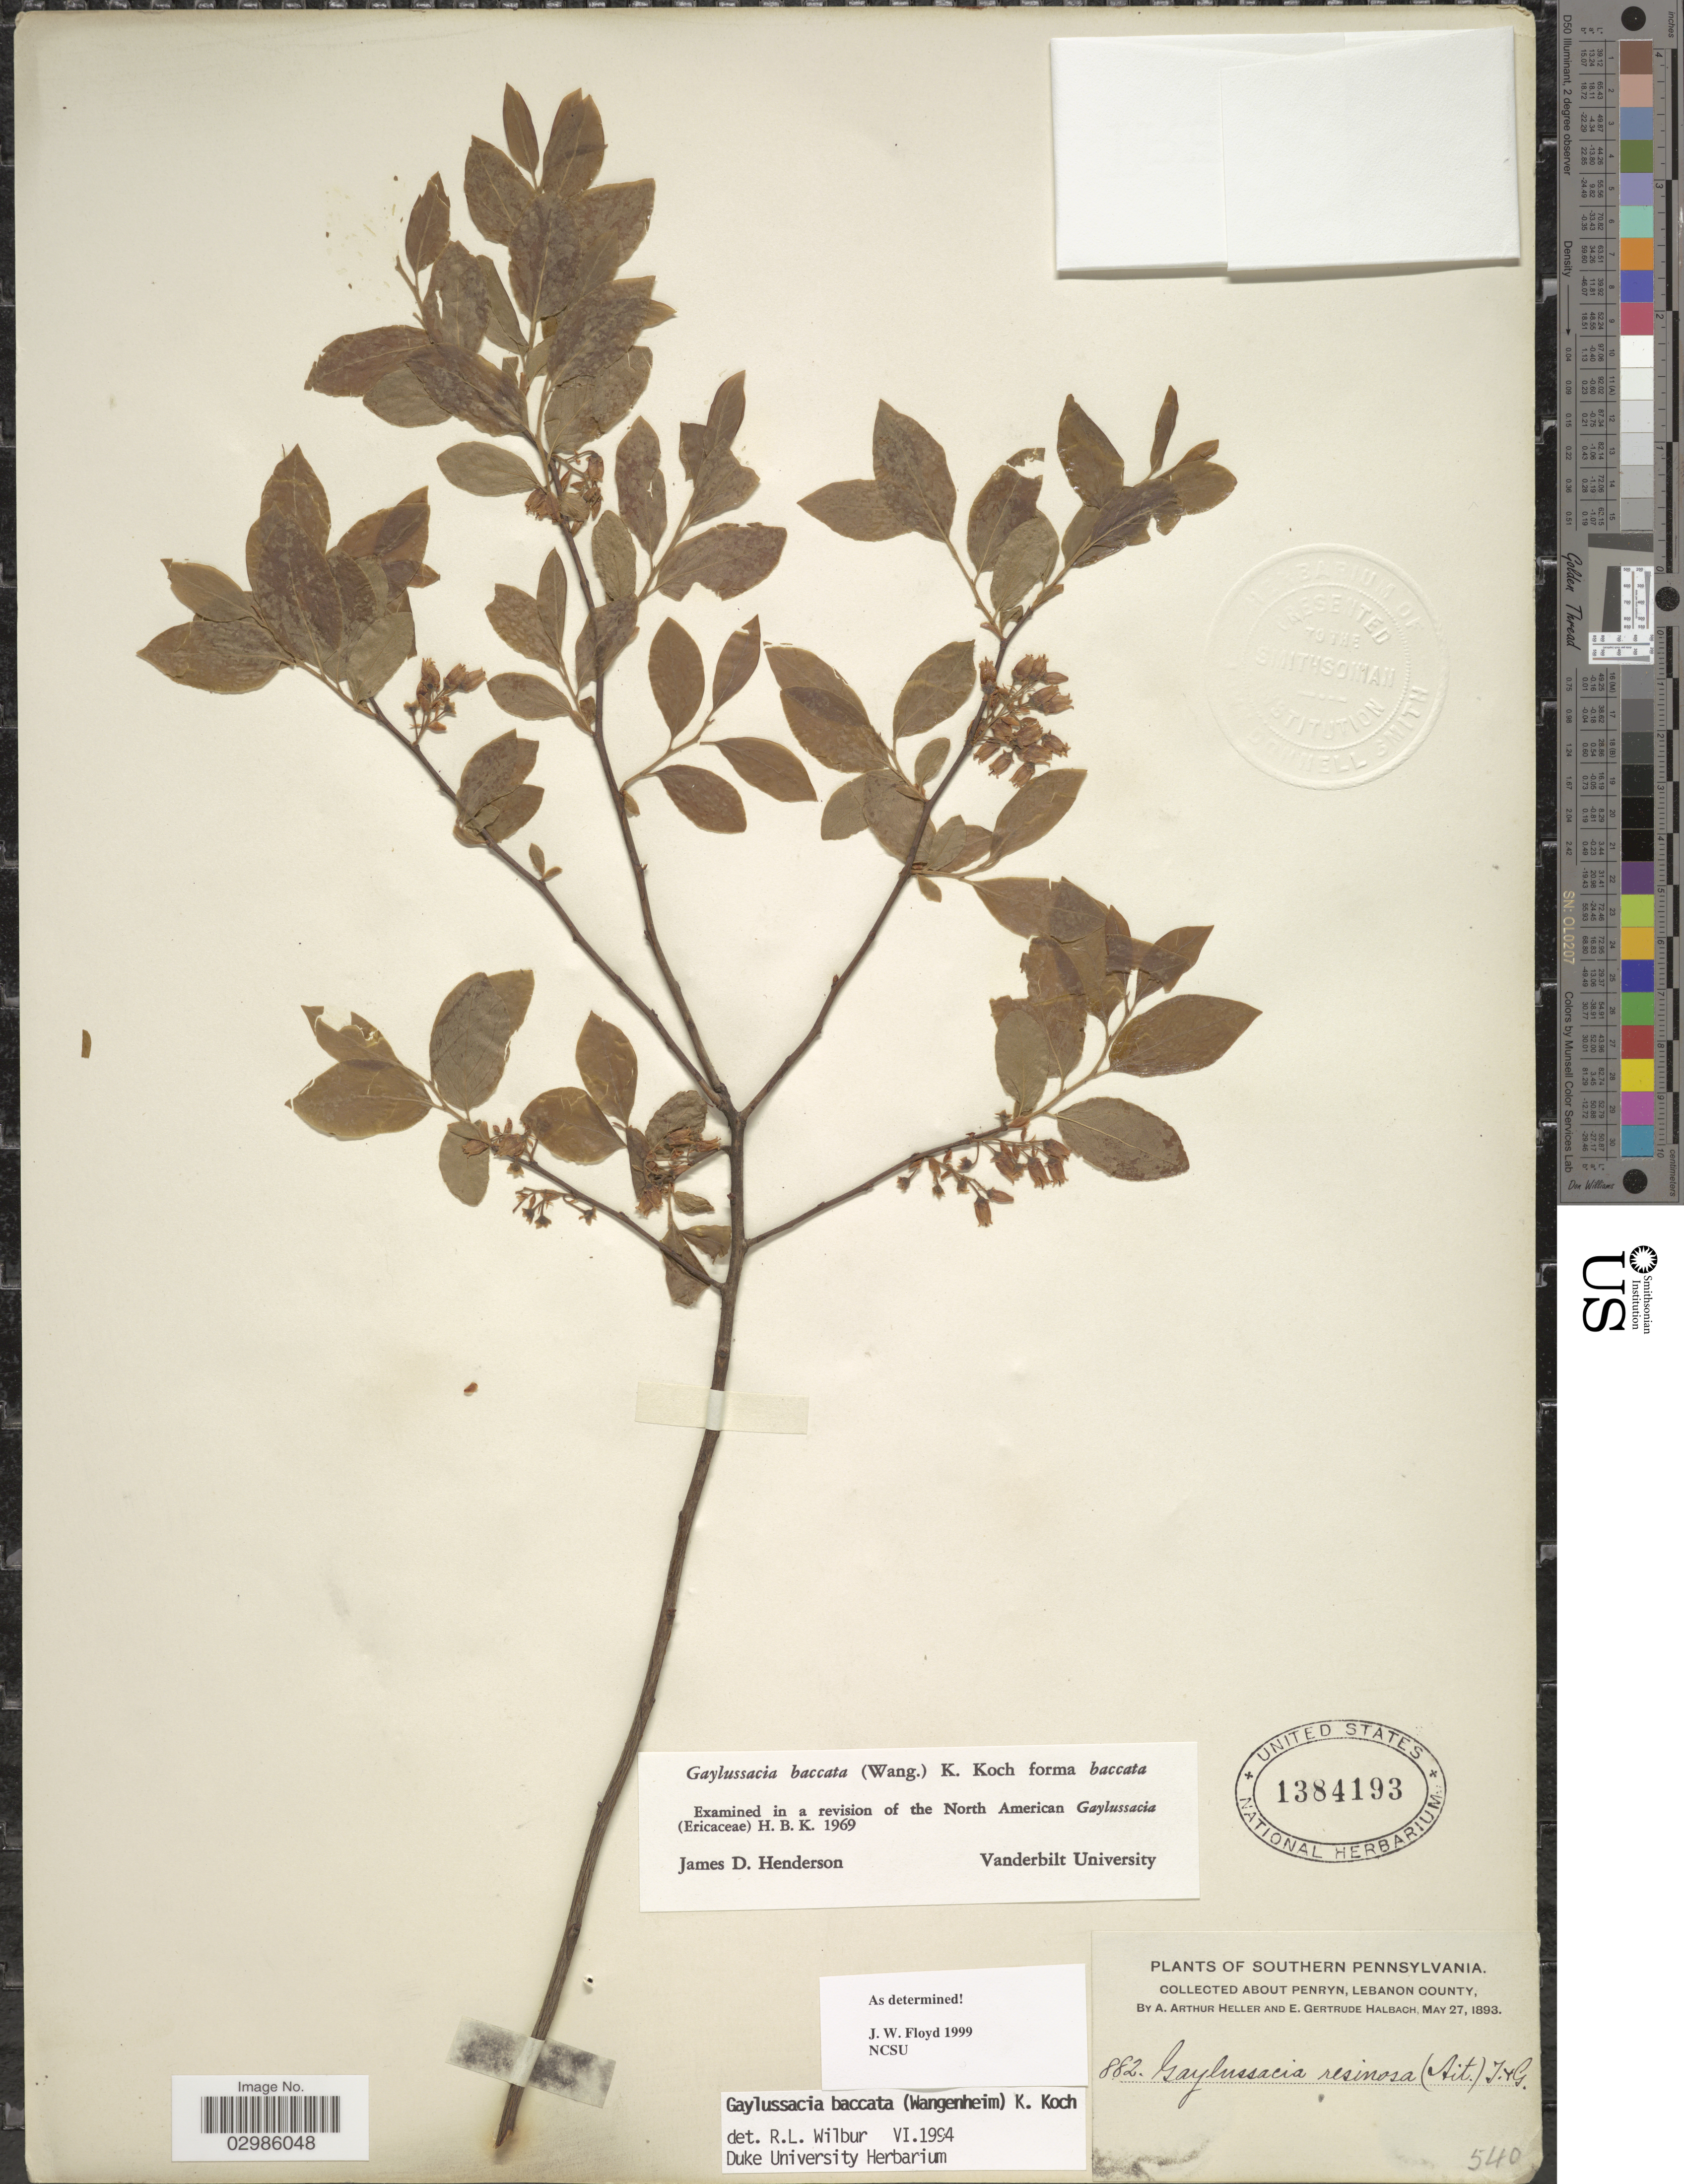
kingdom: Plantae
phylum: Tracheophyta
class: Magnoliopsida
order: Ericales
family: Ericaceae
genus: Gaylussacia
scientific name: Gaylussacia baccata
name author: (Wangenh.) K. Koch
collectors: A. A. Heller & E. G. Halbach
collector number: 882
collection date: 1893-05-27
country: United States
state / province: Pennsylvania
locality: Southern Pennsylvania. About Penryn, Lebanon County.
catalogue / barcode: US 1384193